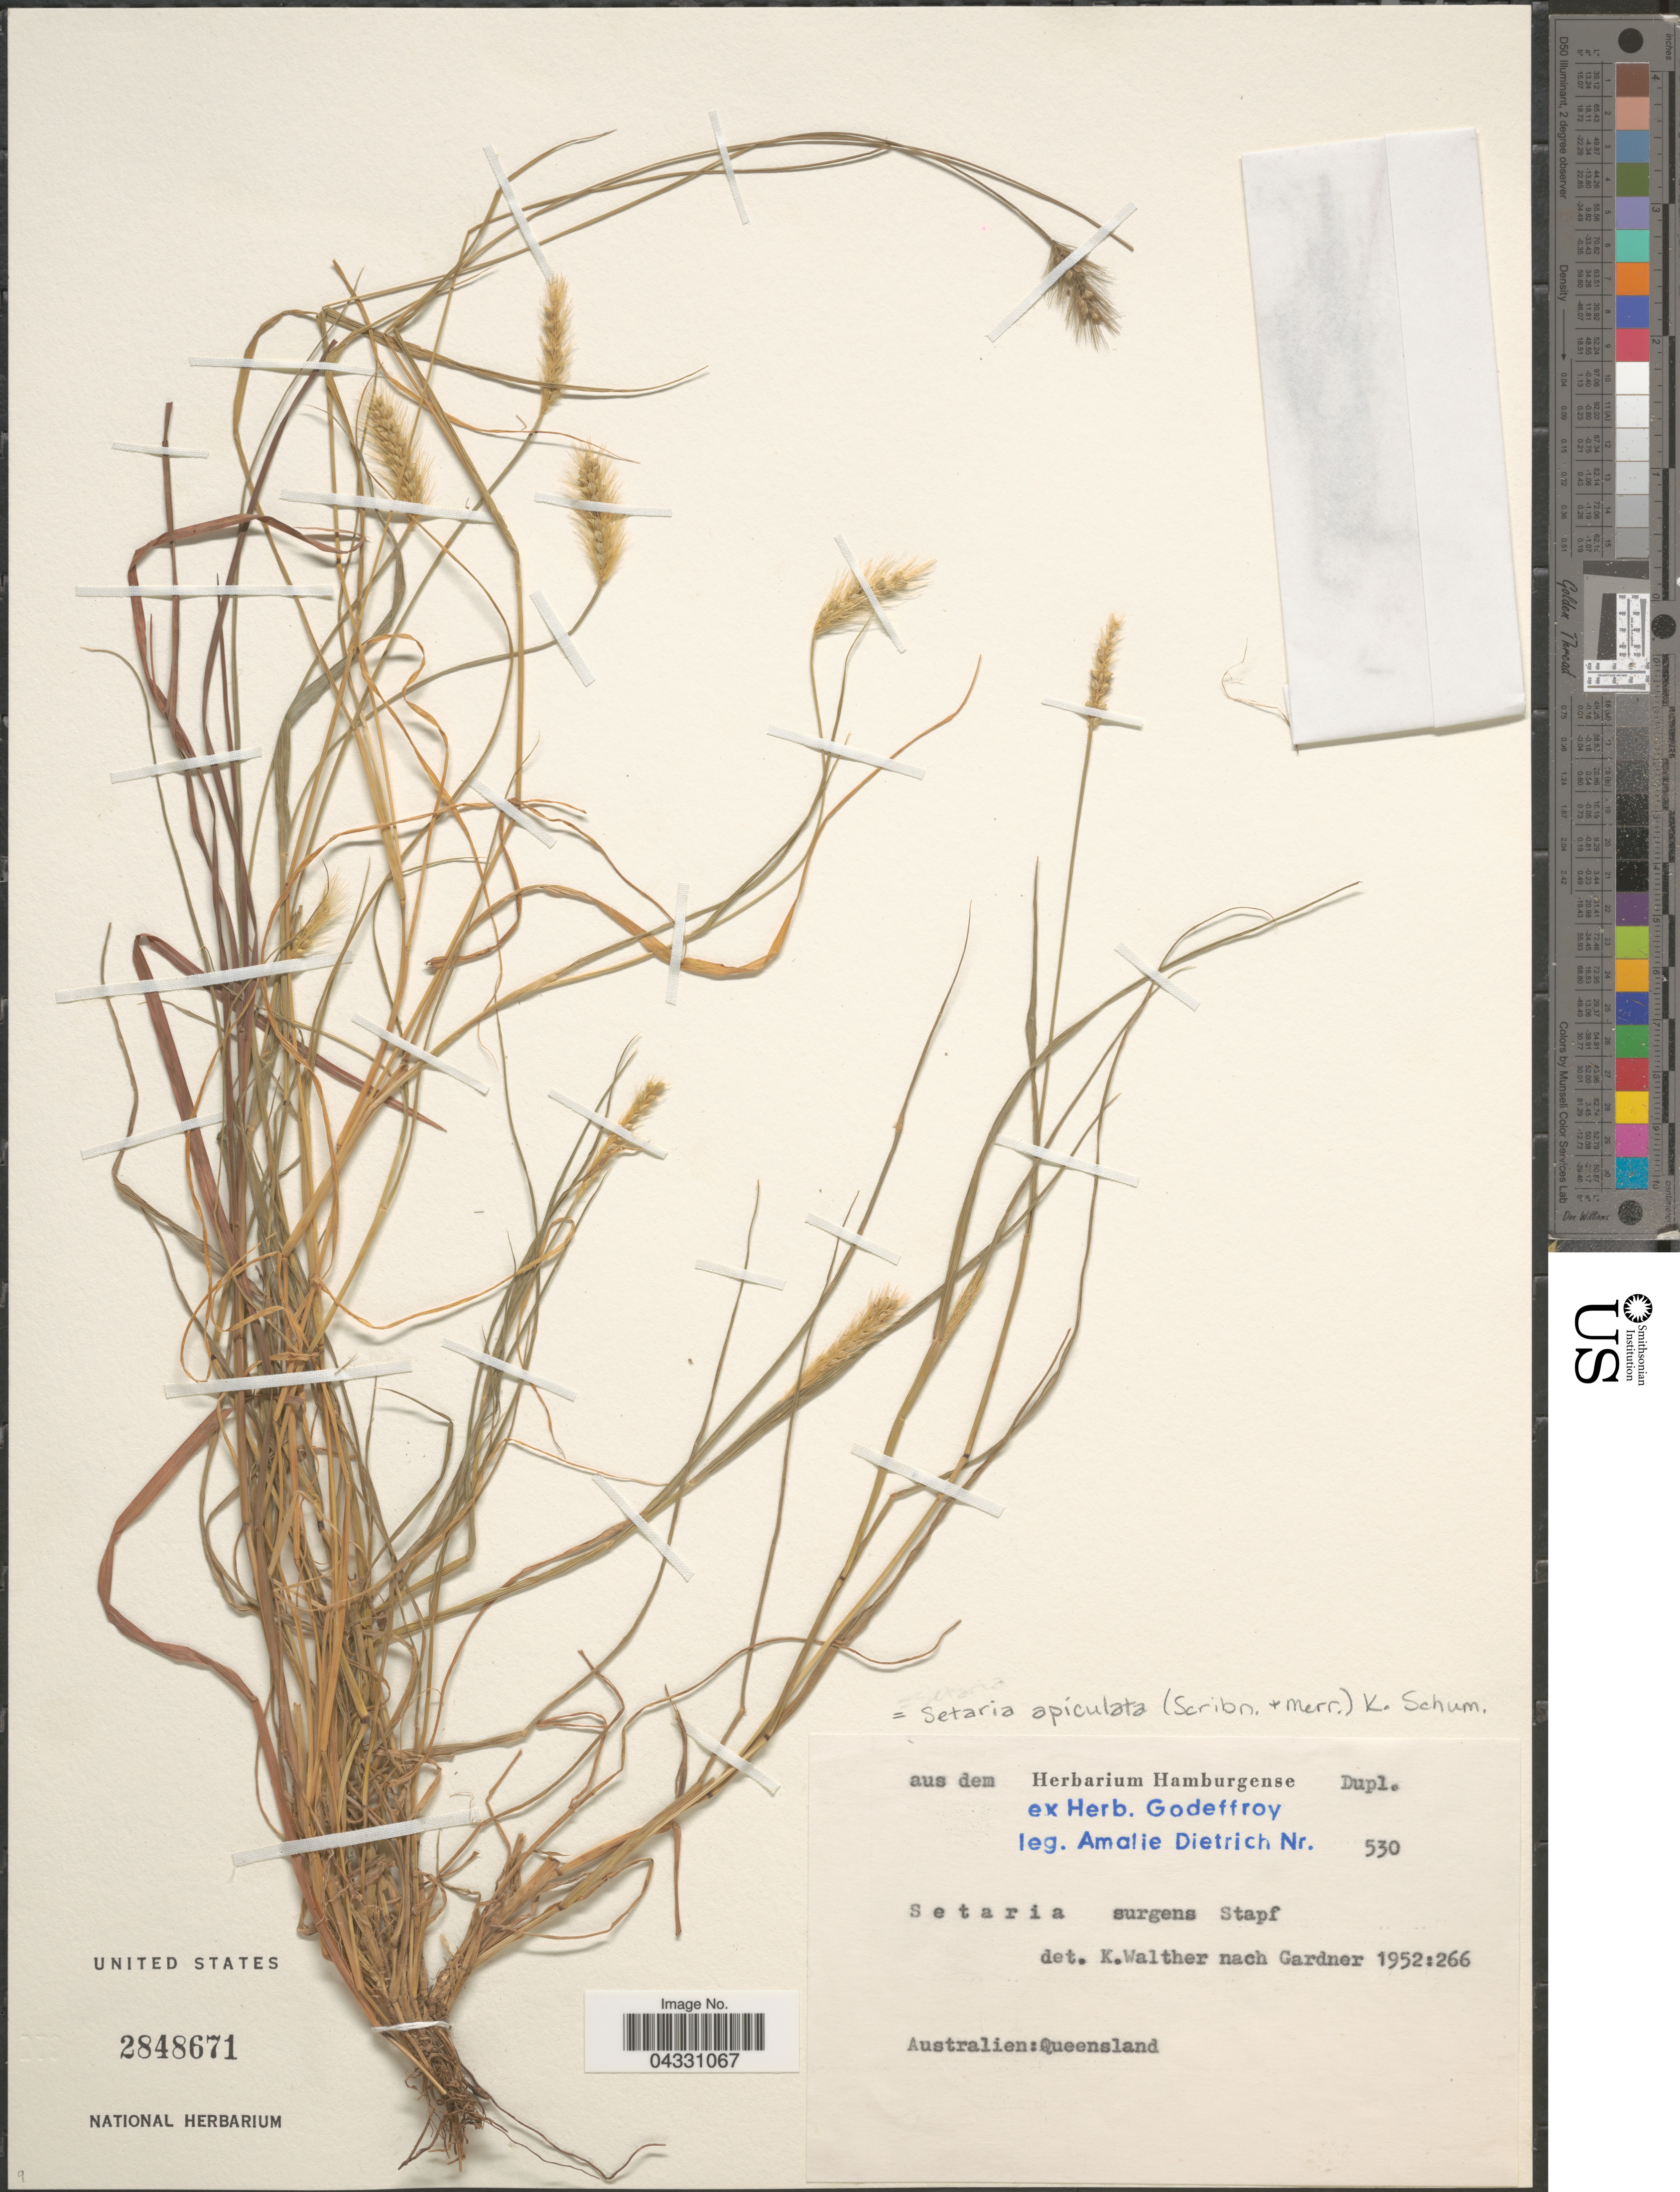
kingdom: Plantae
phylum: Tracheophyta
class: Liliopsida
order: Poales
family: Poaceae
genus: Setaria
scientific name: Setaria apiculata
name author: (Scribn. & Merr.) K. Schum.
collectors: A. G. Dietrich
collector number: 530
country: Australia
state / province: Queensland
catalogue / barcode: US 2848671